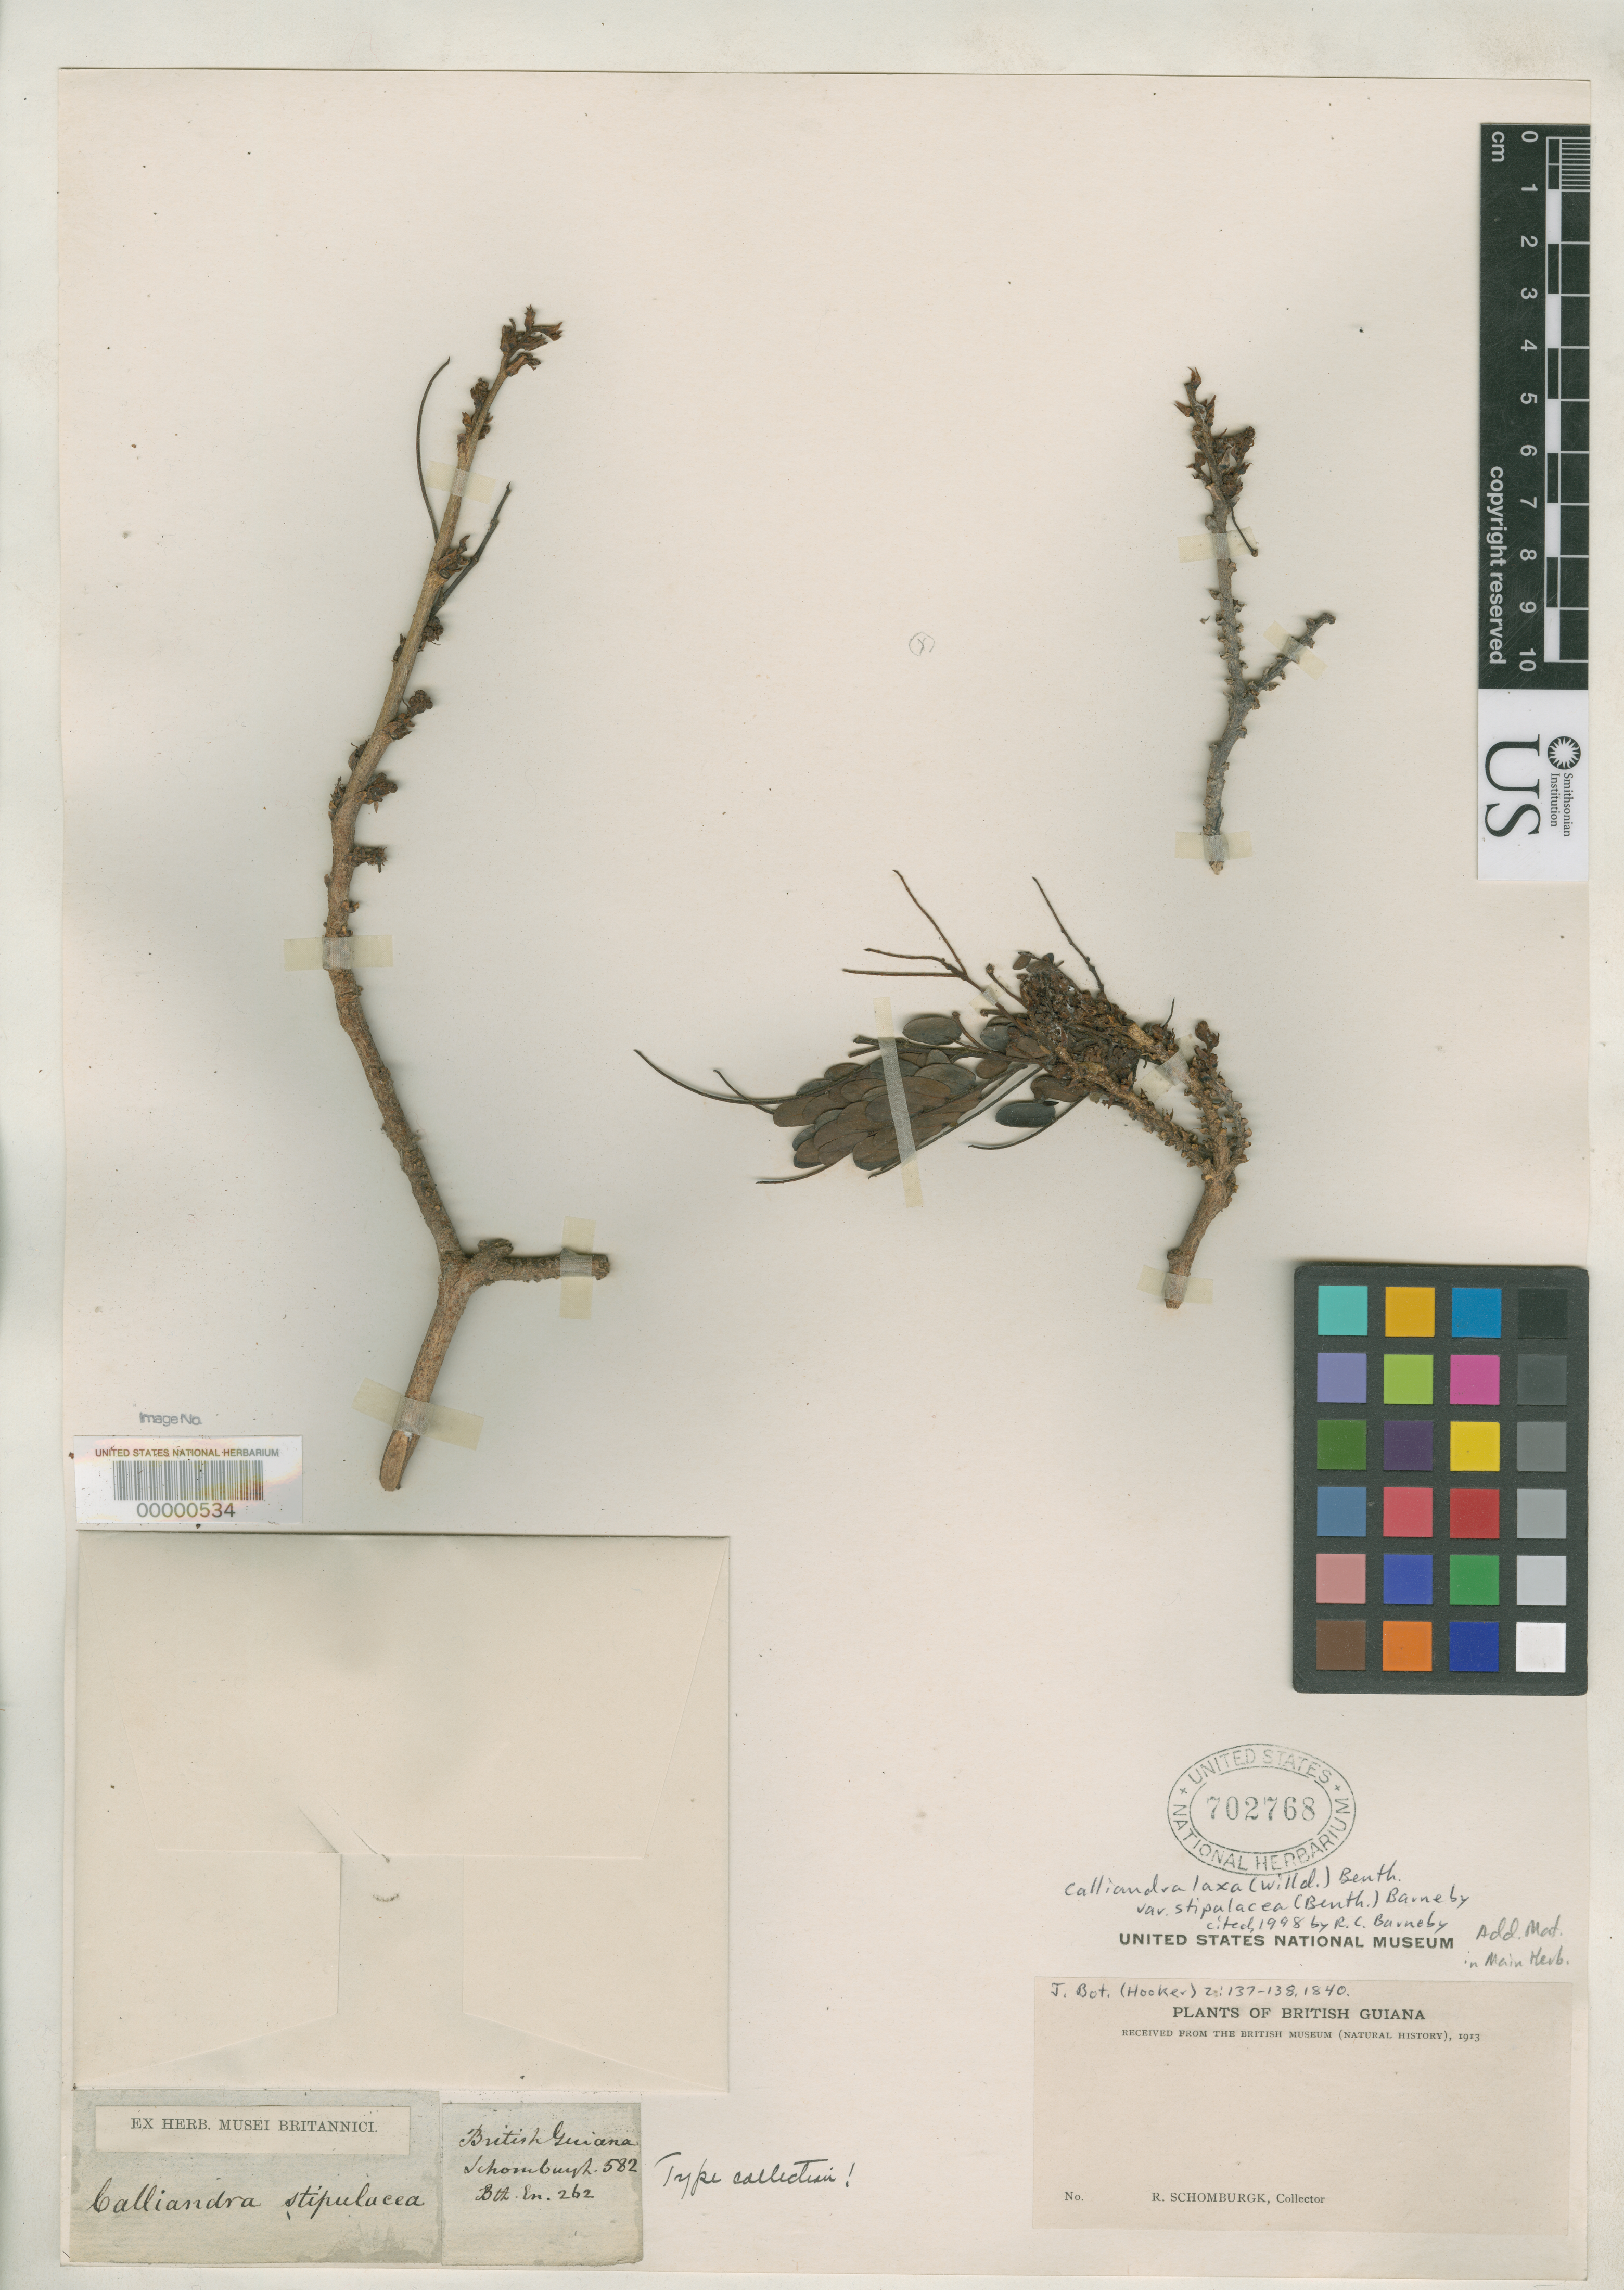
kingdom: Plantae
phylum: Tracheophyta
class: Magnoliopsida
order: Fabales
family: Fabaceae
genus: Calliandra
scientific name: Calliandra stipulacea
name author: Benth.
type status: Isotype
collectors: R. H. Schomburgk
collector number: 582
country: Guyana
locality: Rio Quitaro.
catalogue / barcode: US 702768